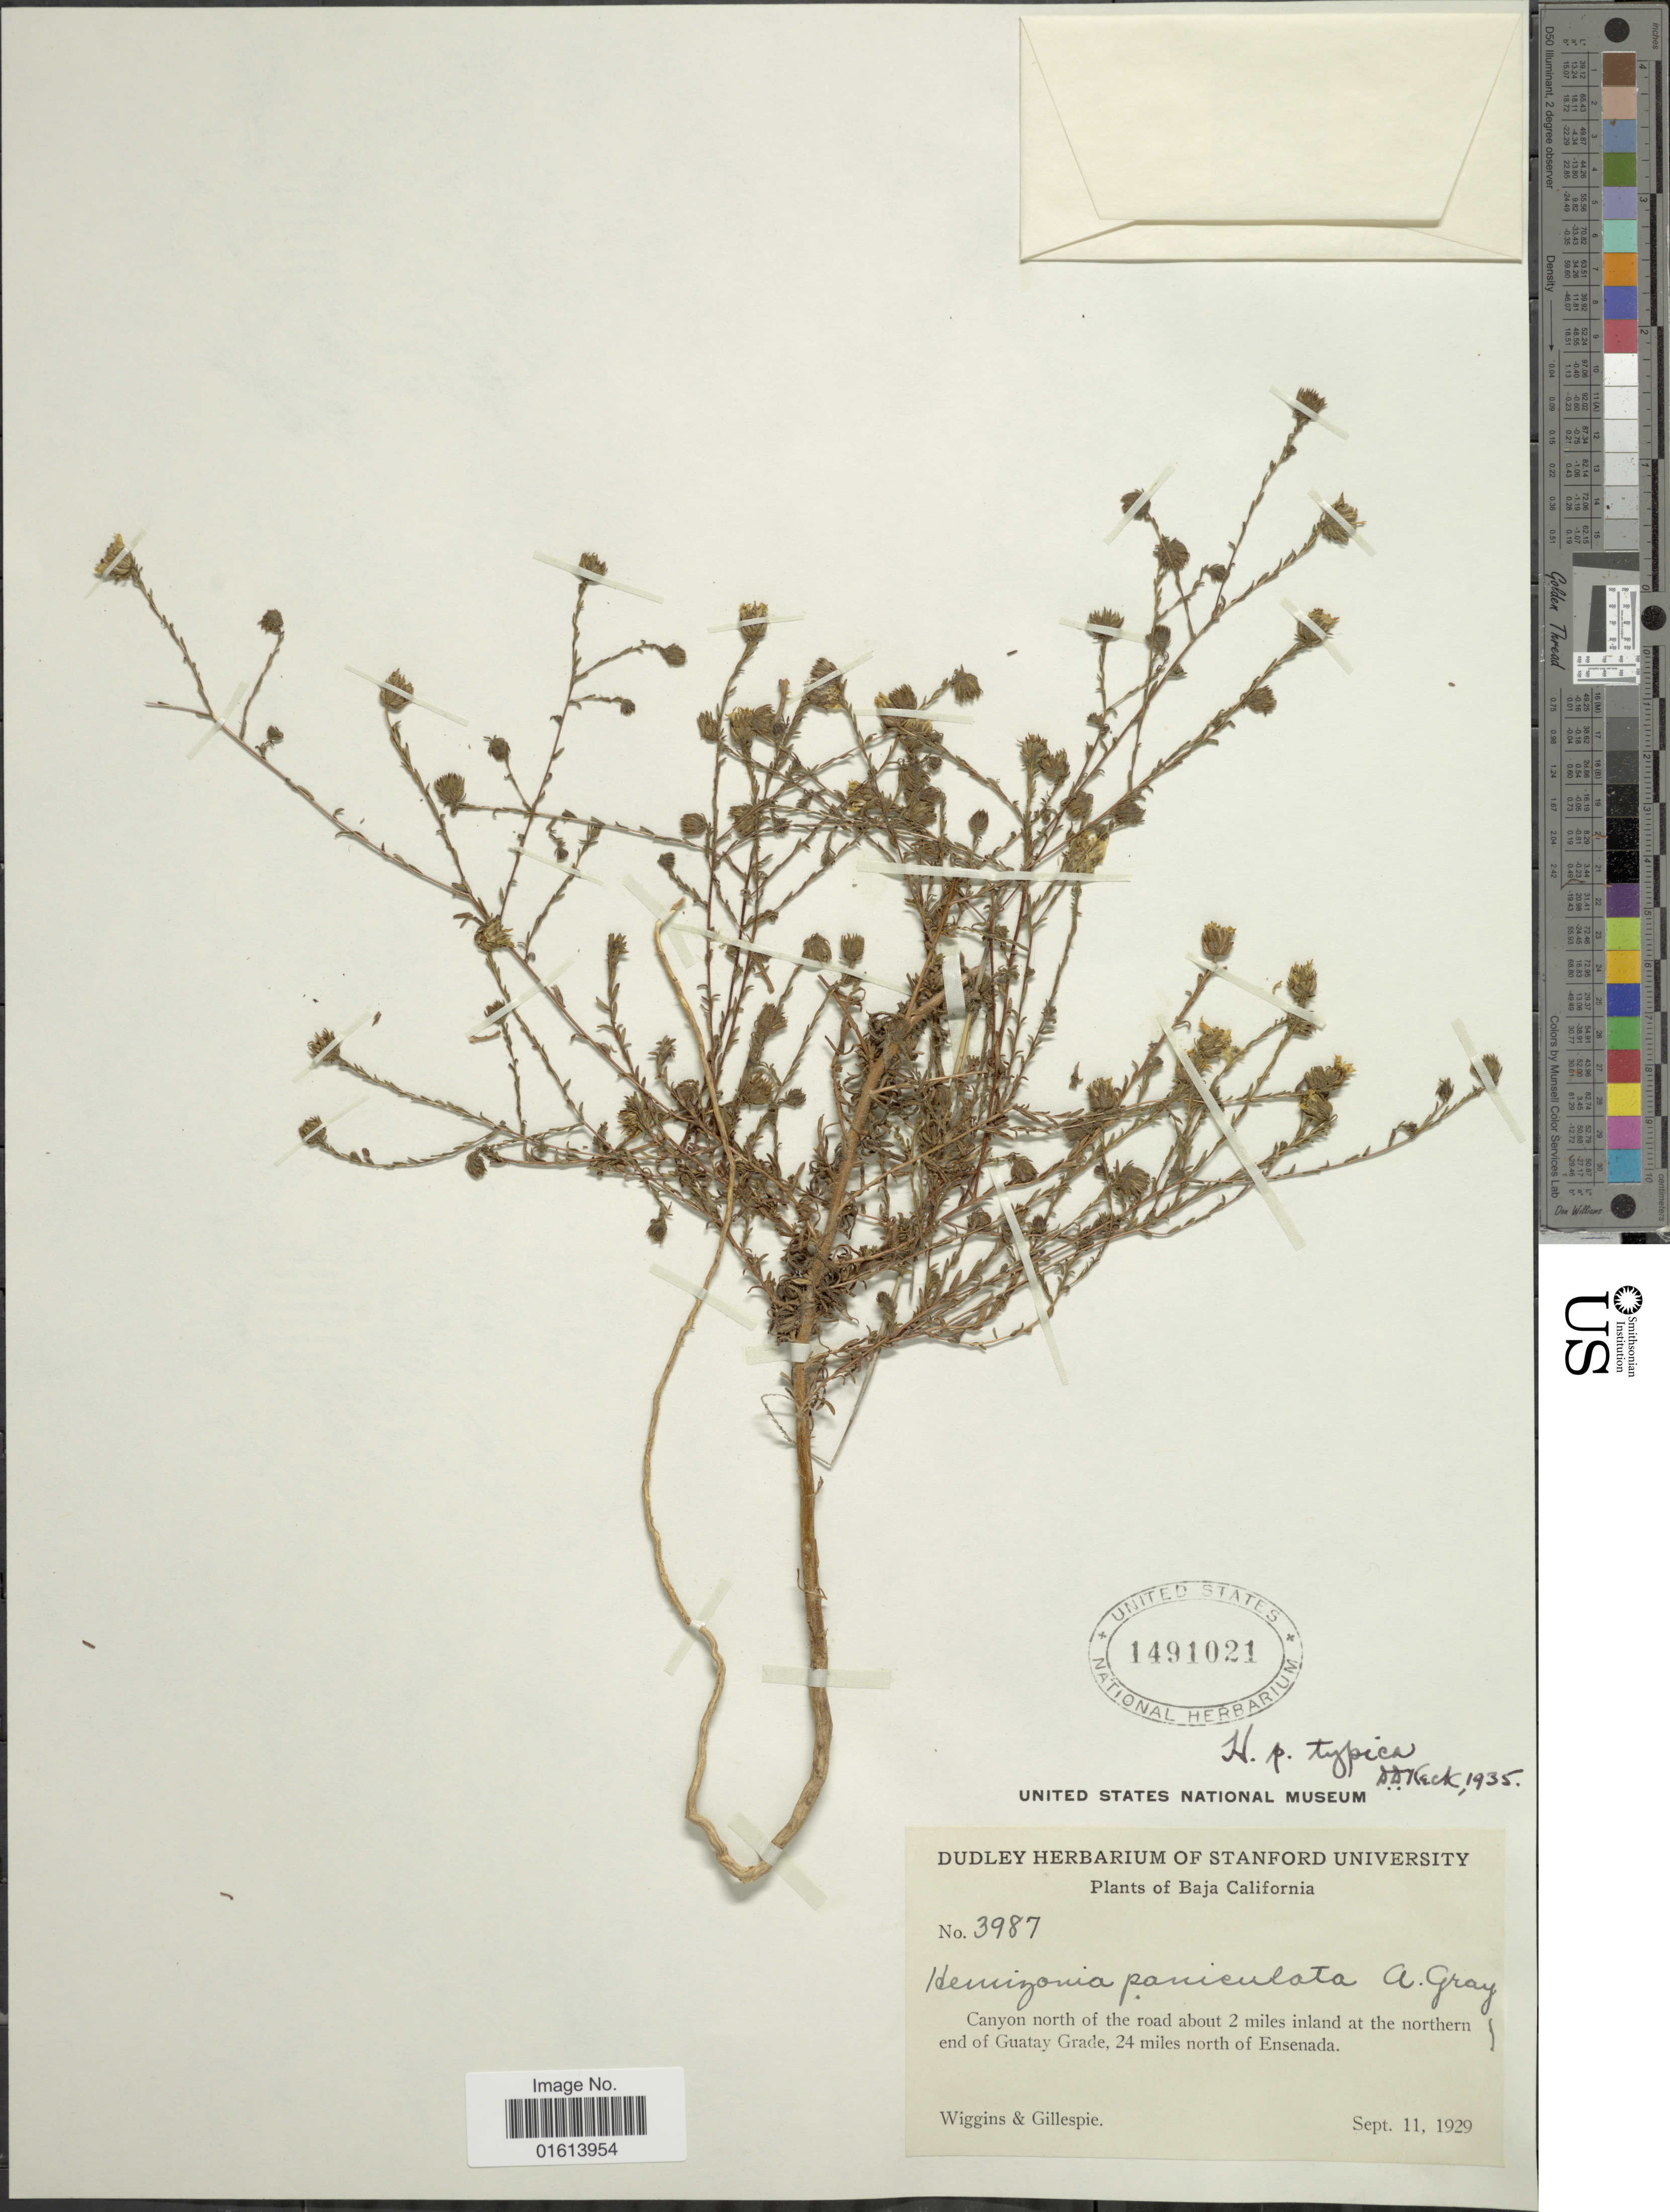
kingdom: Plantae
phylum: Tracheophyta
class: Magnoliopsida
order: Asterales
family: Asteraceae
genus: Deinandra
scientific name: Deinandra paniculata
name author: (A. Gray) Davidson & Moxley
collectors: -- Wiggins & -- Gillespie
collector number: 3987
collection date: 1929-09-11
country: Mexico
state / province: Baja California Norte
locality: Canyon north of the road about 2 miles inland at the northen end of Guatay Grade, 24 miles north of Ensenada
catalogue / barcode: US 1491021